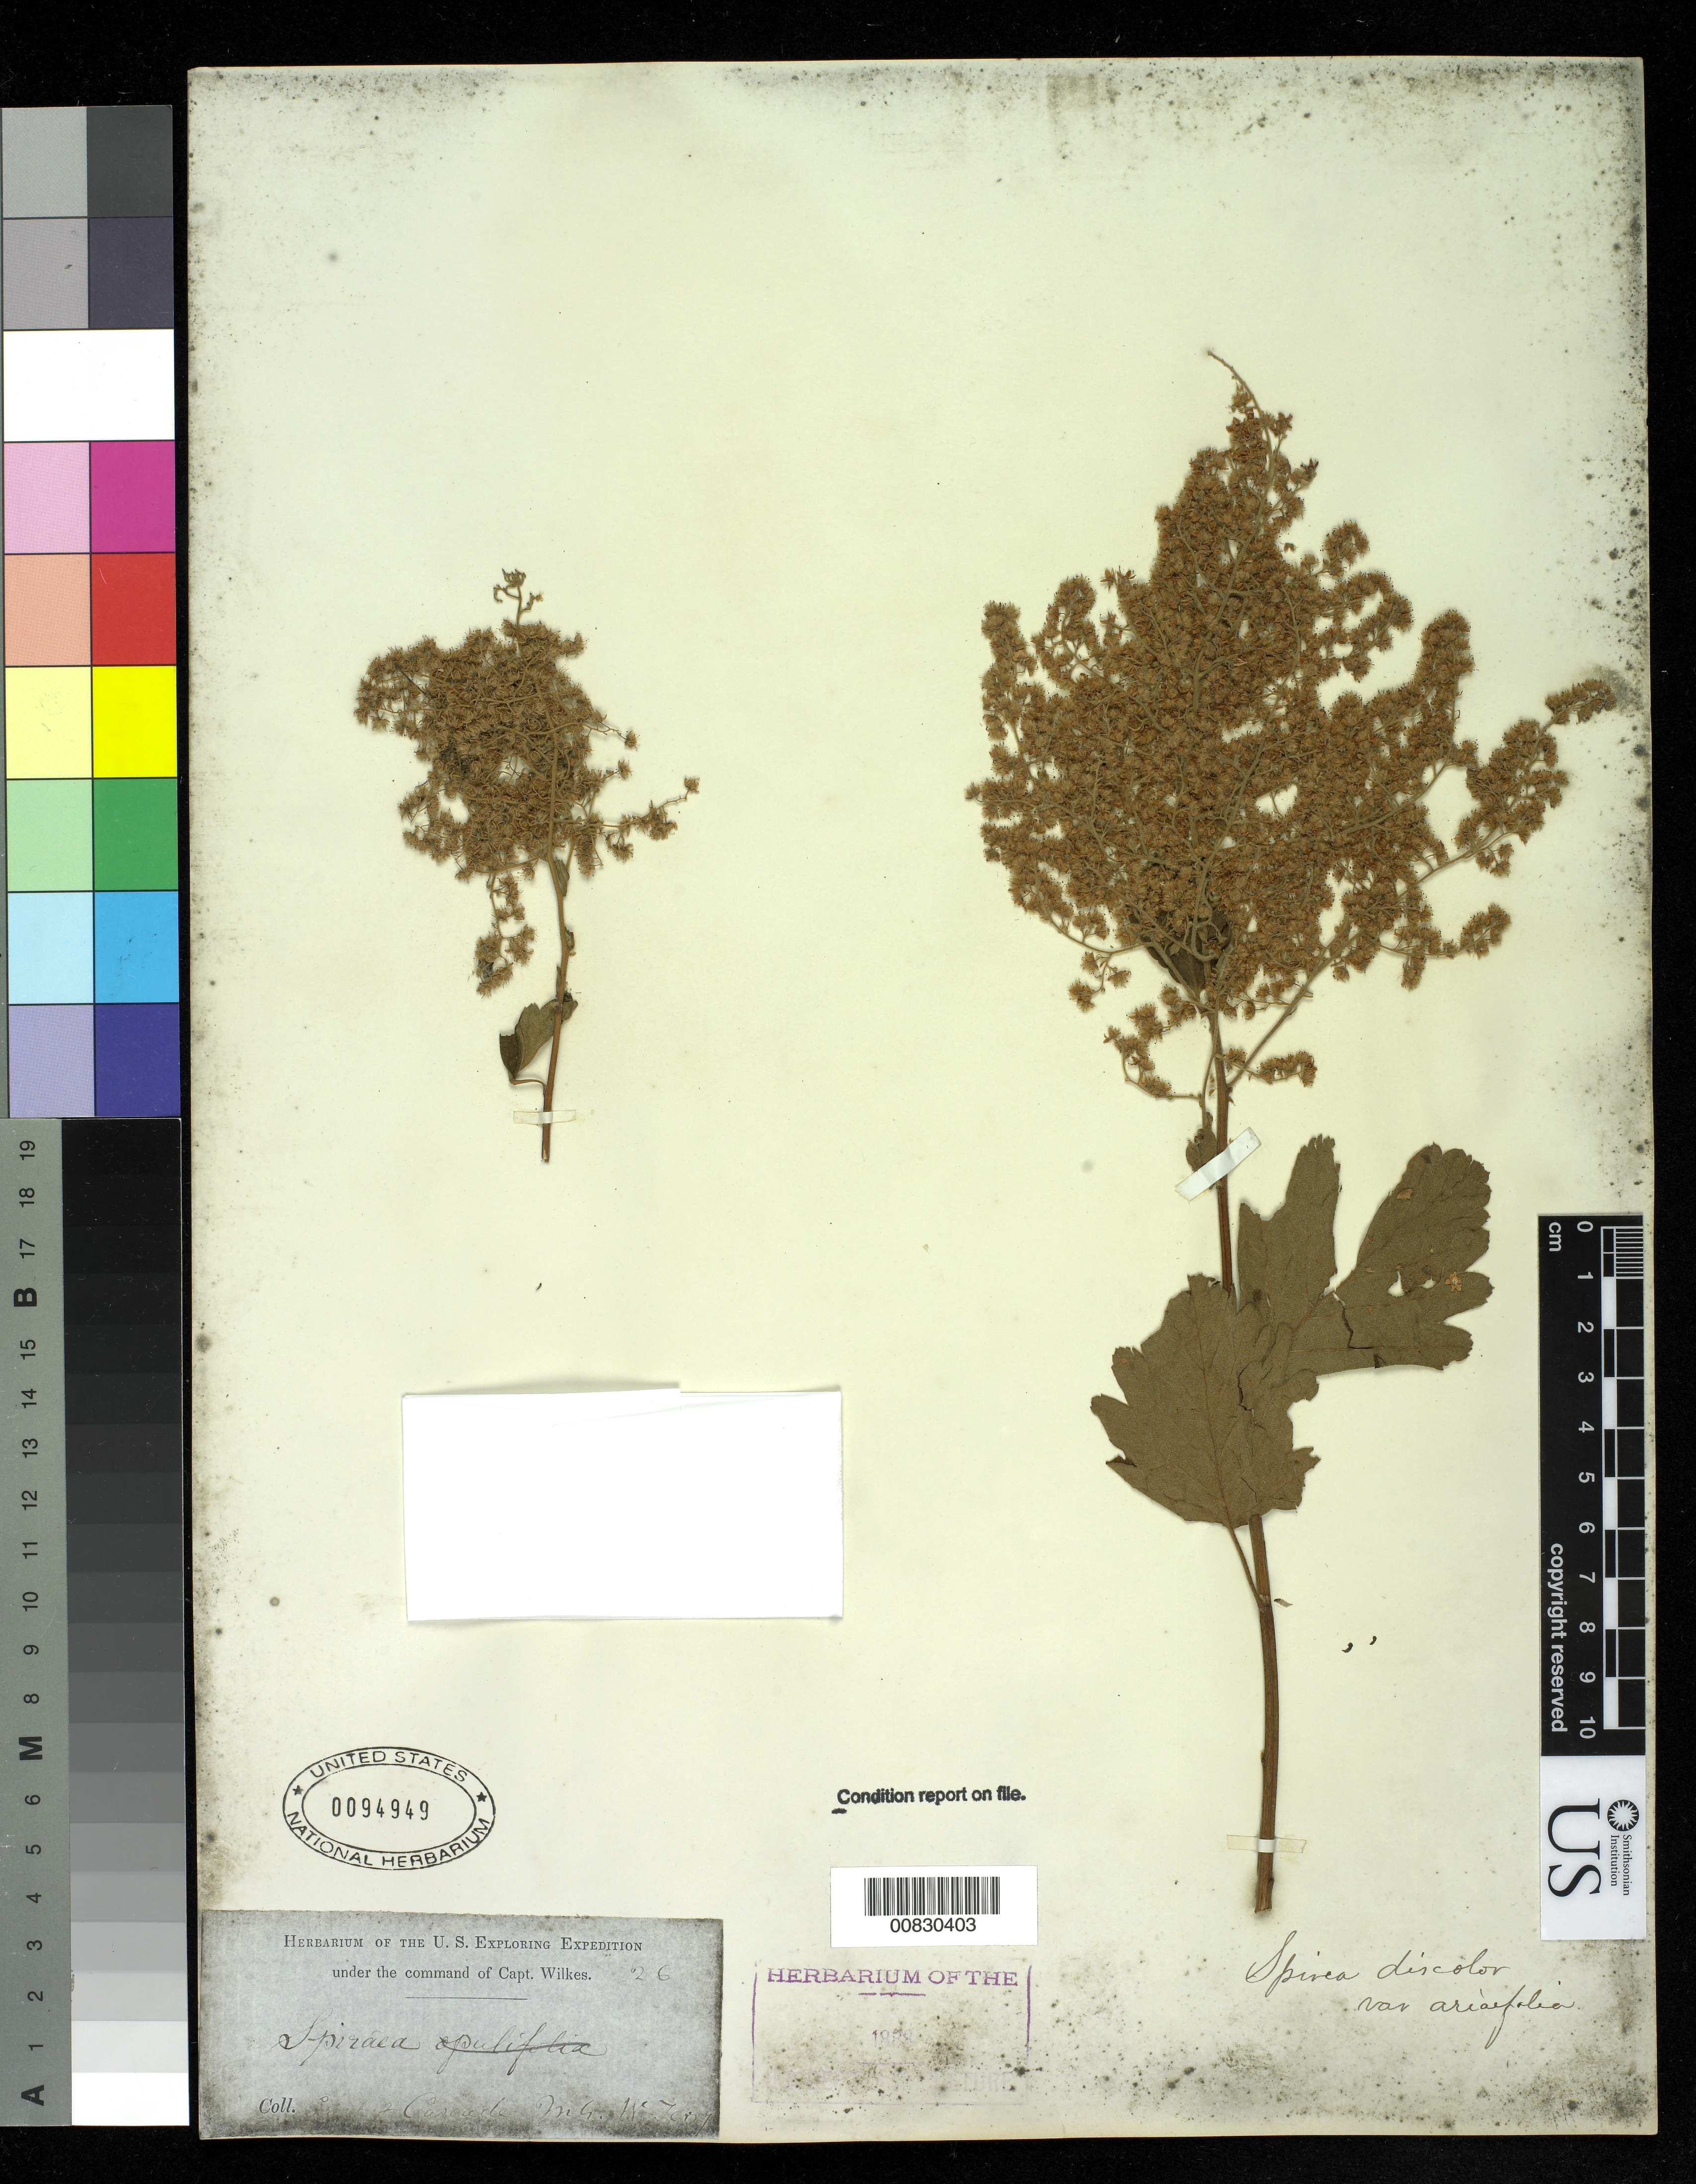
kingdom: Plantae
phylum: Tracheophyta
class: Magnoliopsida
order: Rosales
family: Rosaceae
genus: Holodiscus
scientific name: Holodiscus discolor var. discolor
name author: (Pursh) Maxim.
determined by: Strong, Mark T., (BOT), Smithsonian Institution - National Museum of Natural History (UNITED STATES)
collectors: Wilkes Explor. Exped.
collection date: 1838/1842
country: United States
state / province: Washington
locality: East of Cascade Mts., W. Terry.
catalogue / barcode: US 94949